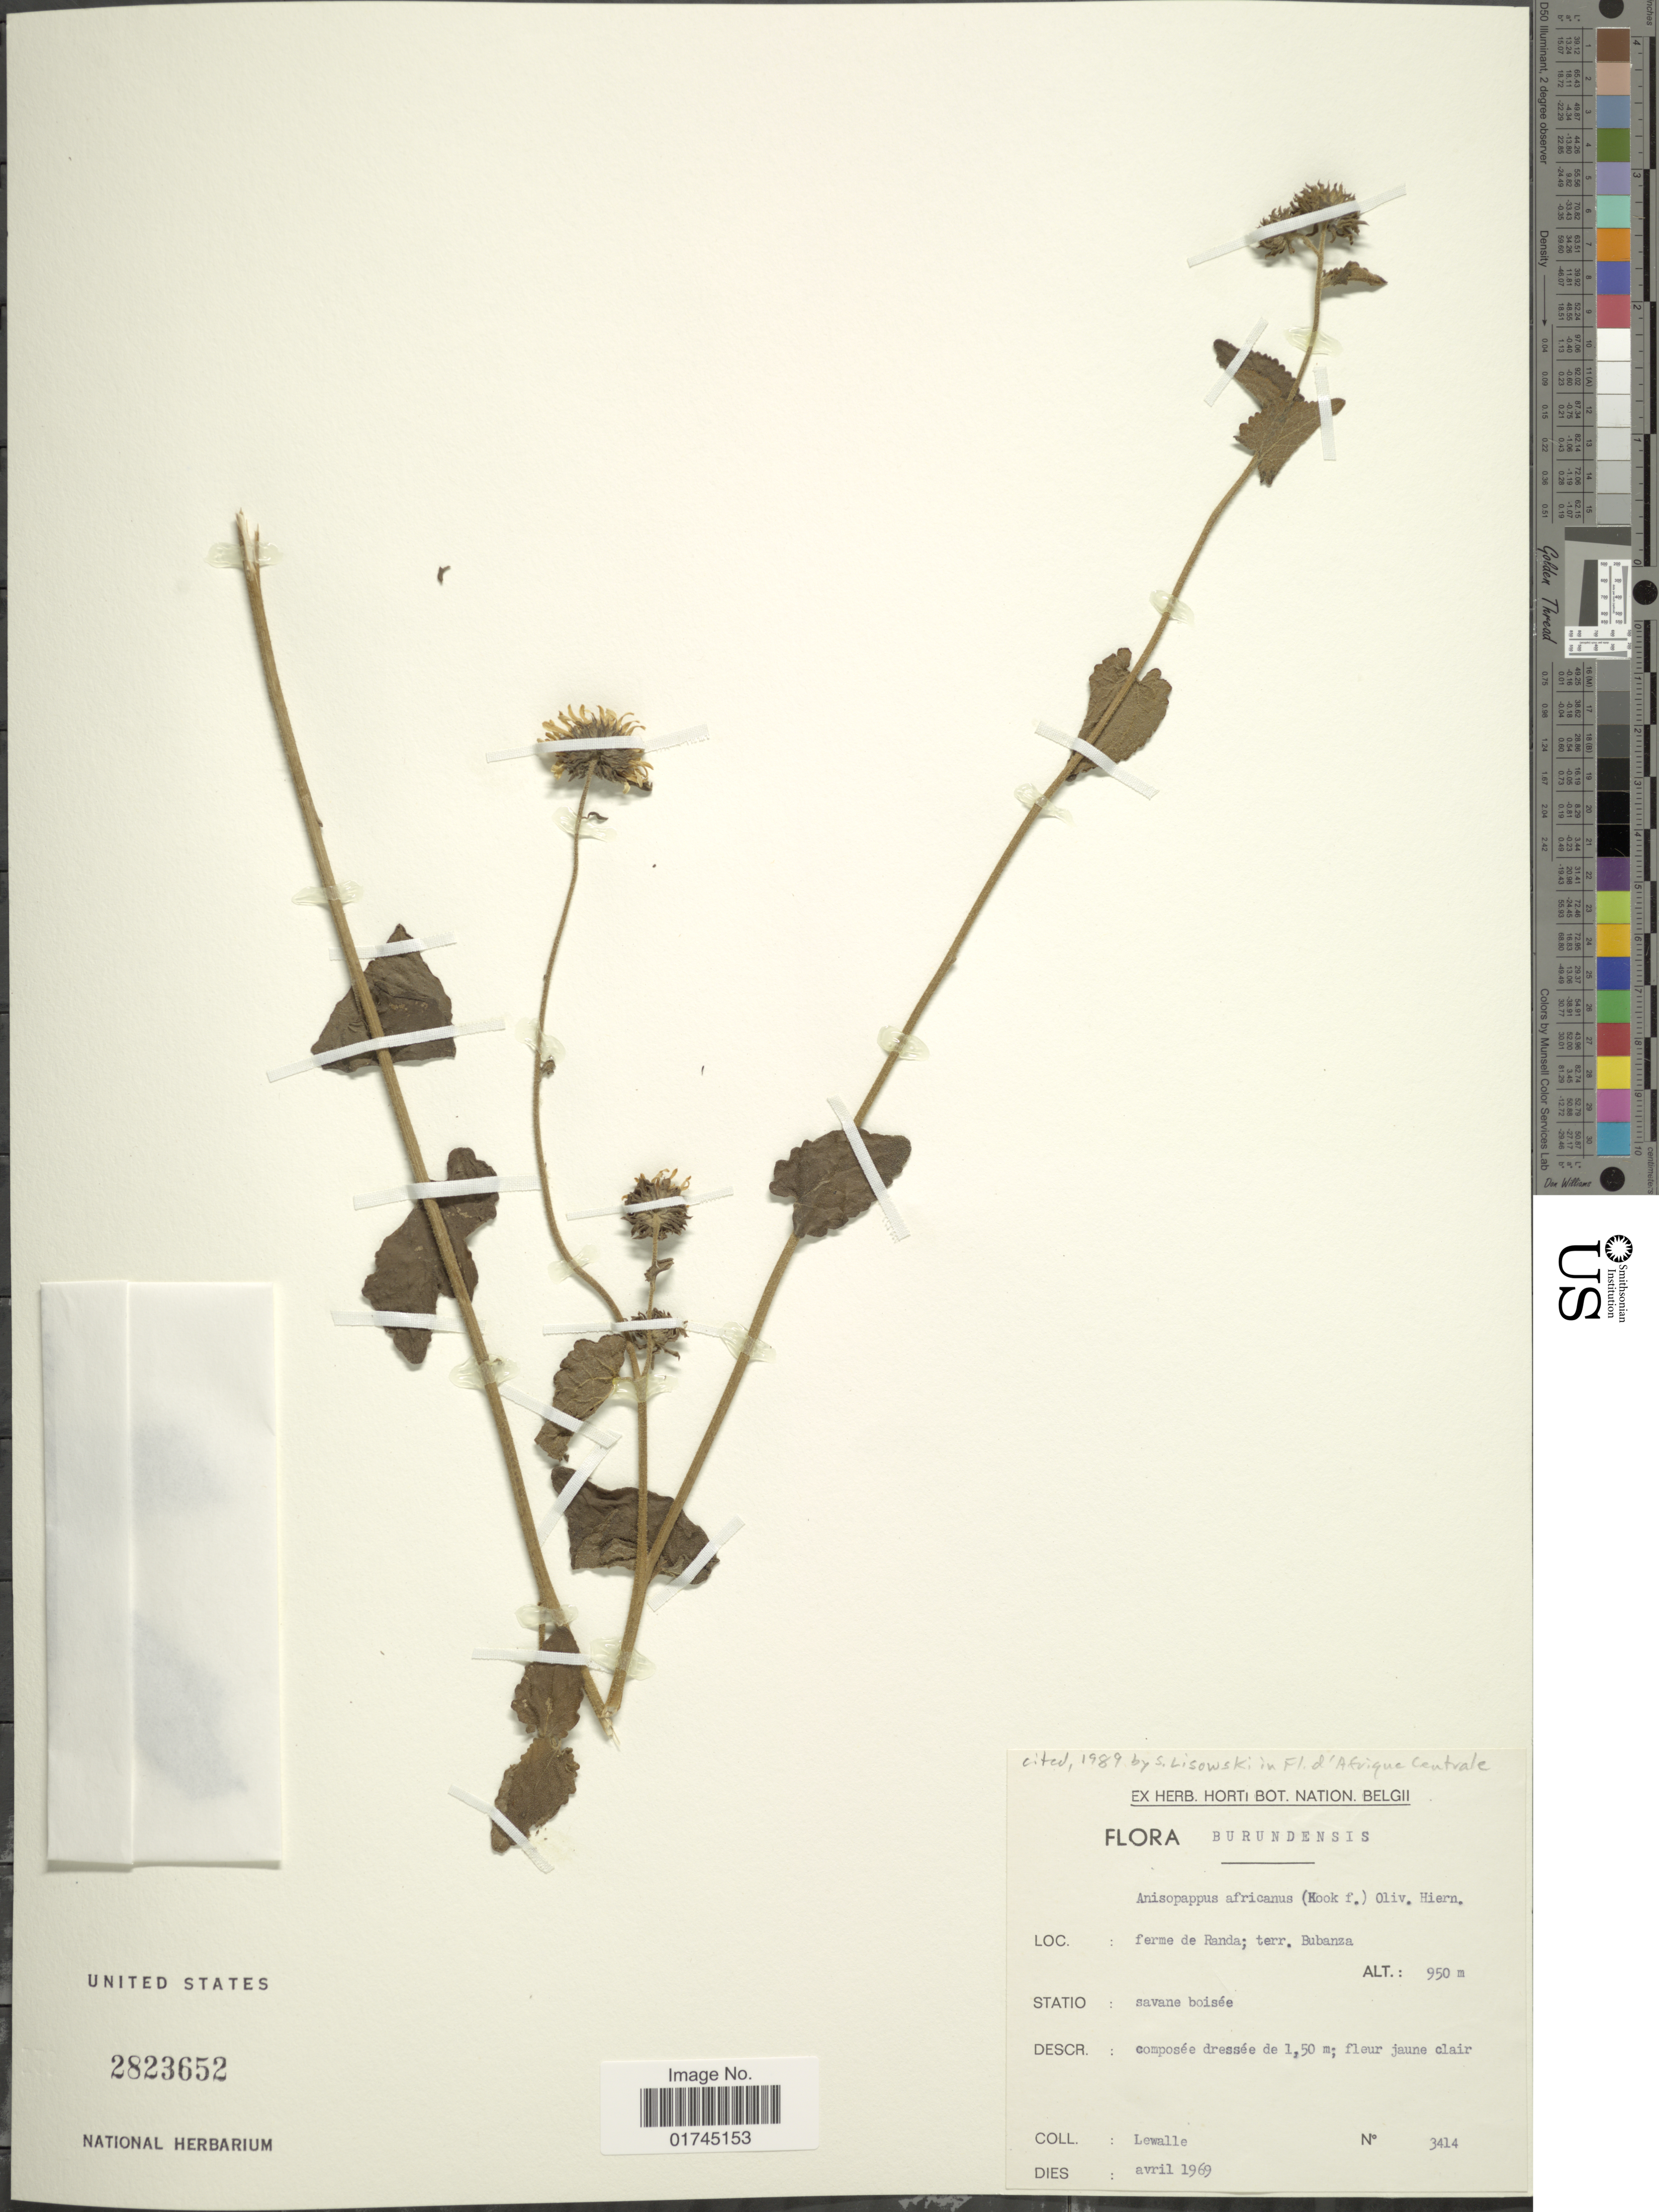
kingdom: Plantae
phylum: Tracheophyta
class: Magnoliopsida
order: Asterales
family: Asteraceae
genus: Anisopappus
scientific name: Anisopappus africanus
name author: (Hook. f.) Oliv. & Hiern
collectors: J. Lewalle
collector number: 3414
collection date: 1969-04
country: Burundi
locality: Ferme de Randa; terr. Bubanza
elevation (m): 950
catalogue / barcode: US 2823652